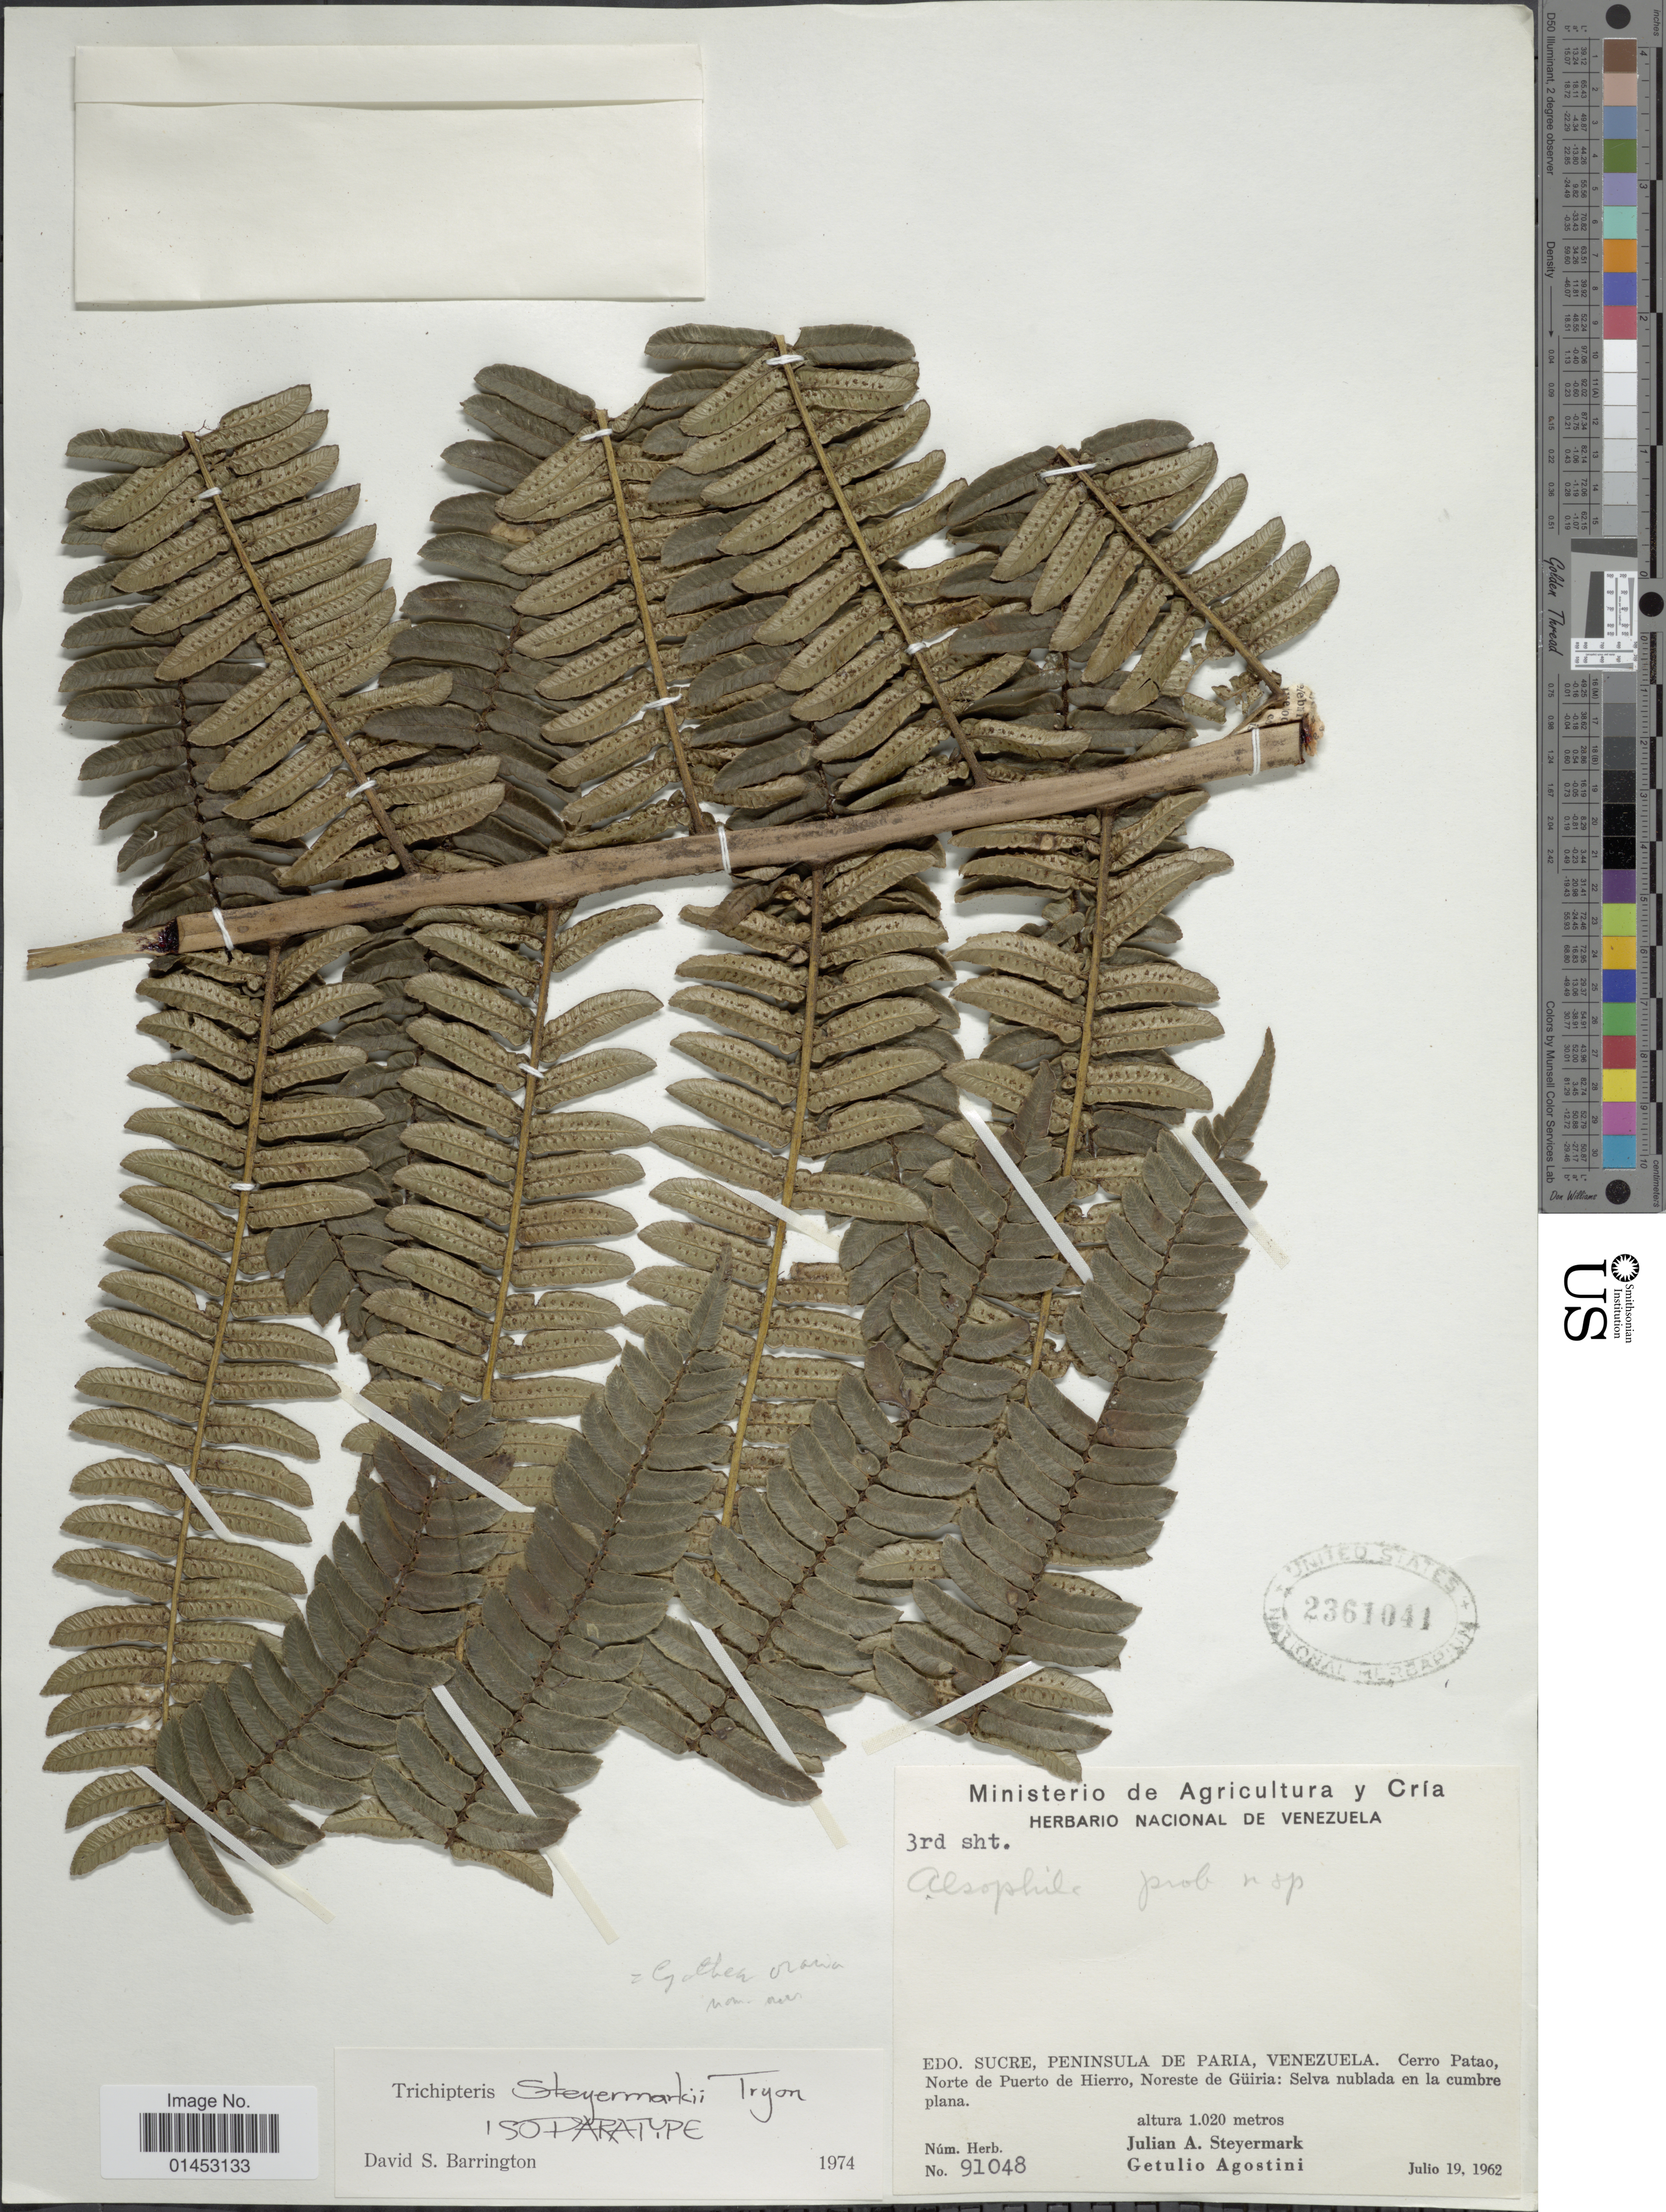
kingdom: Plantae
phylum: Tracheophyta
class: Polypodiopsida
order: Cyatheales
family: Cyatheaceae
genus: Cyathea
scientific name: Cyathea venezuelensis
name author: A.R. Sm. ex Lellinger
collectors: J. Steyermark & G. Agostini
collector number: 91048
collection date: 1962-07-19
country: Colombia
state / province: Sucre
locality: Edo Sucre, Peninsula de Paria, Venezuela, Cerro Patao, Norte de Puerto de Hierro, Noreste de Guiria: selva nublada en la cumbre plana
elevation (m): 1020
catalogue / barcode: US 2361041